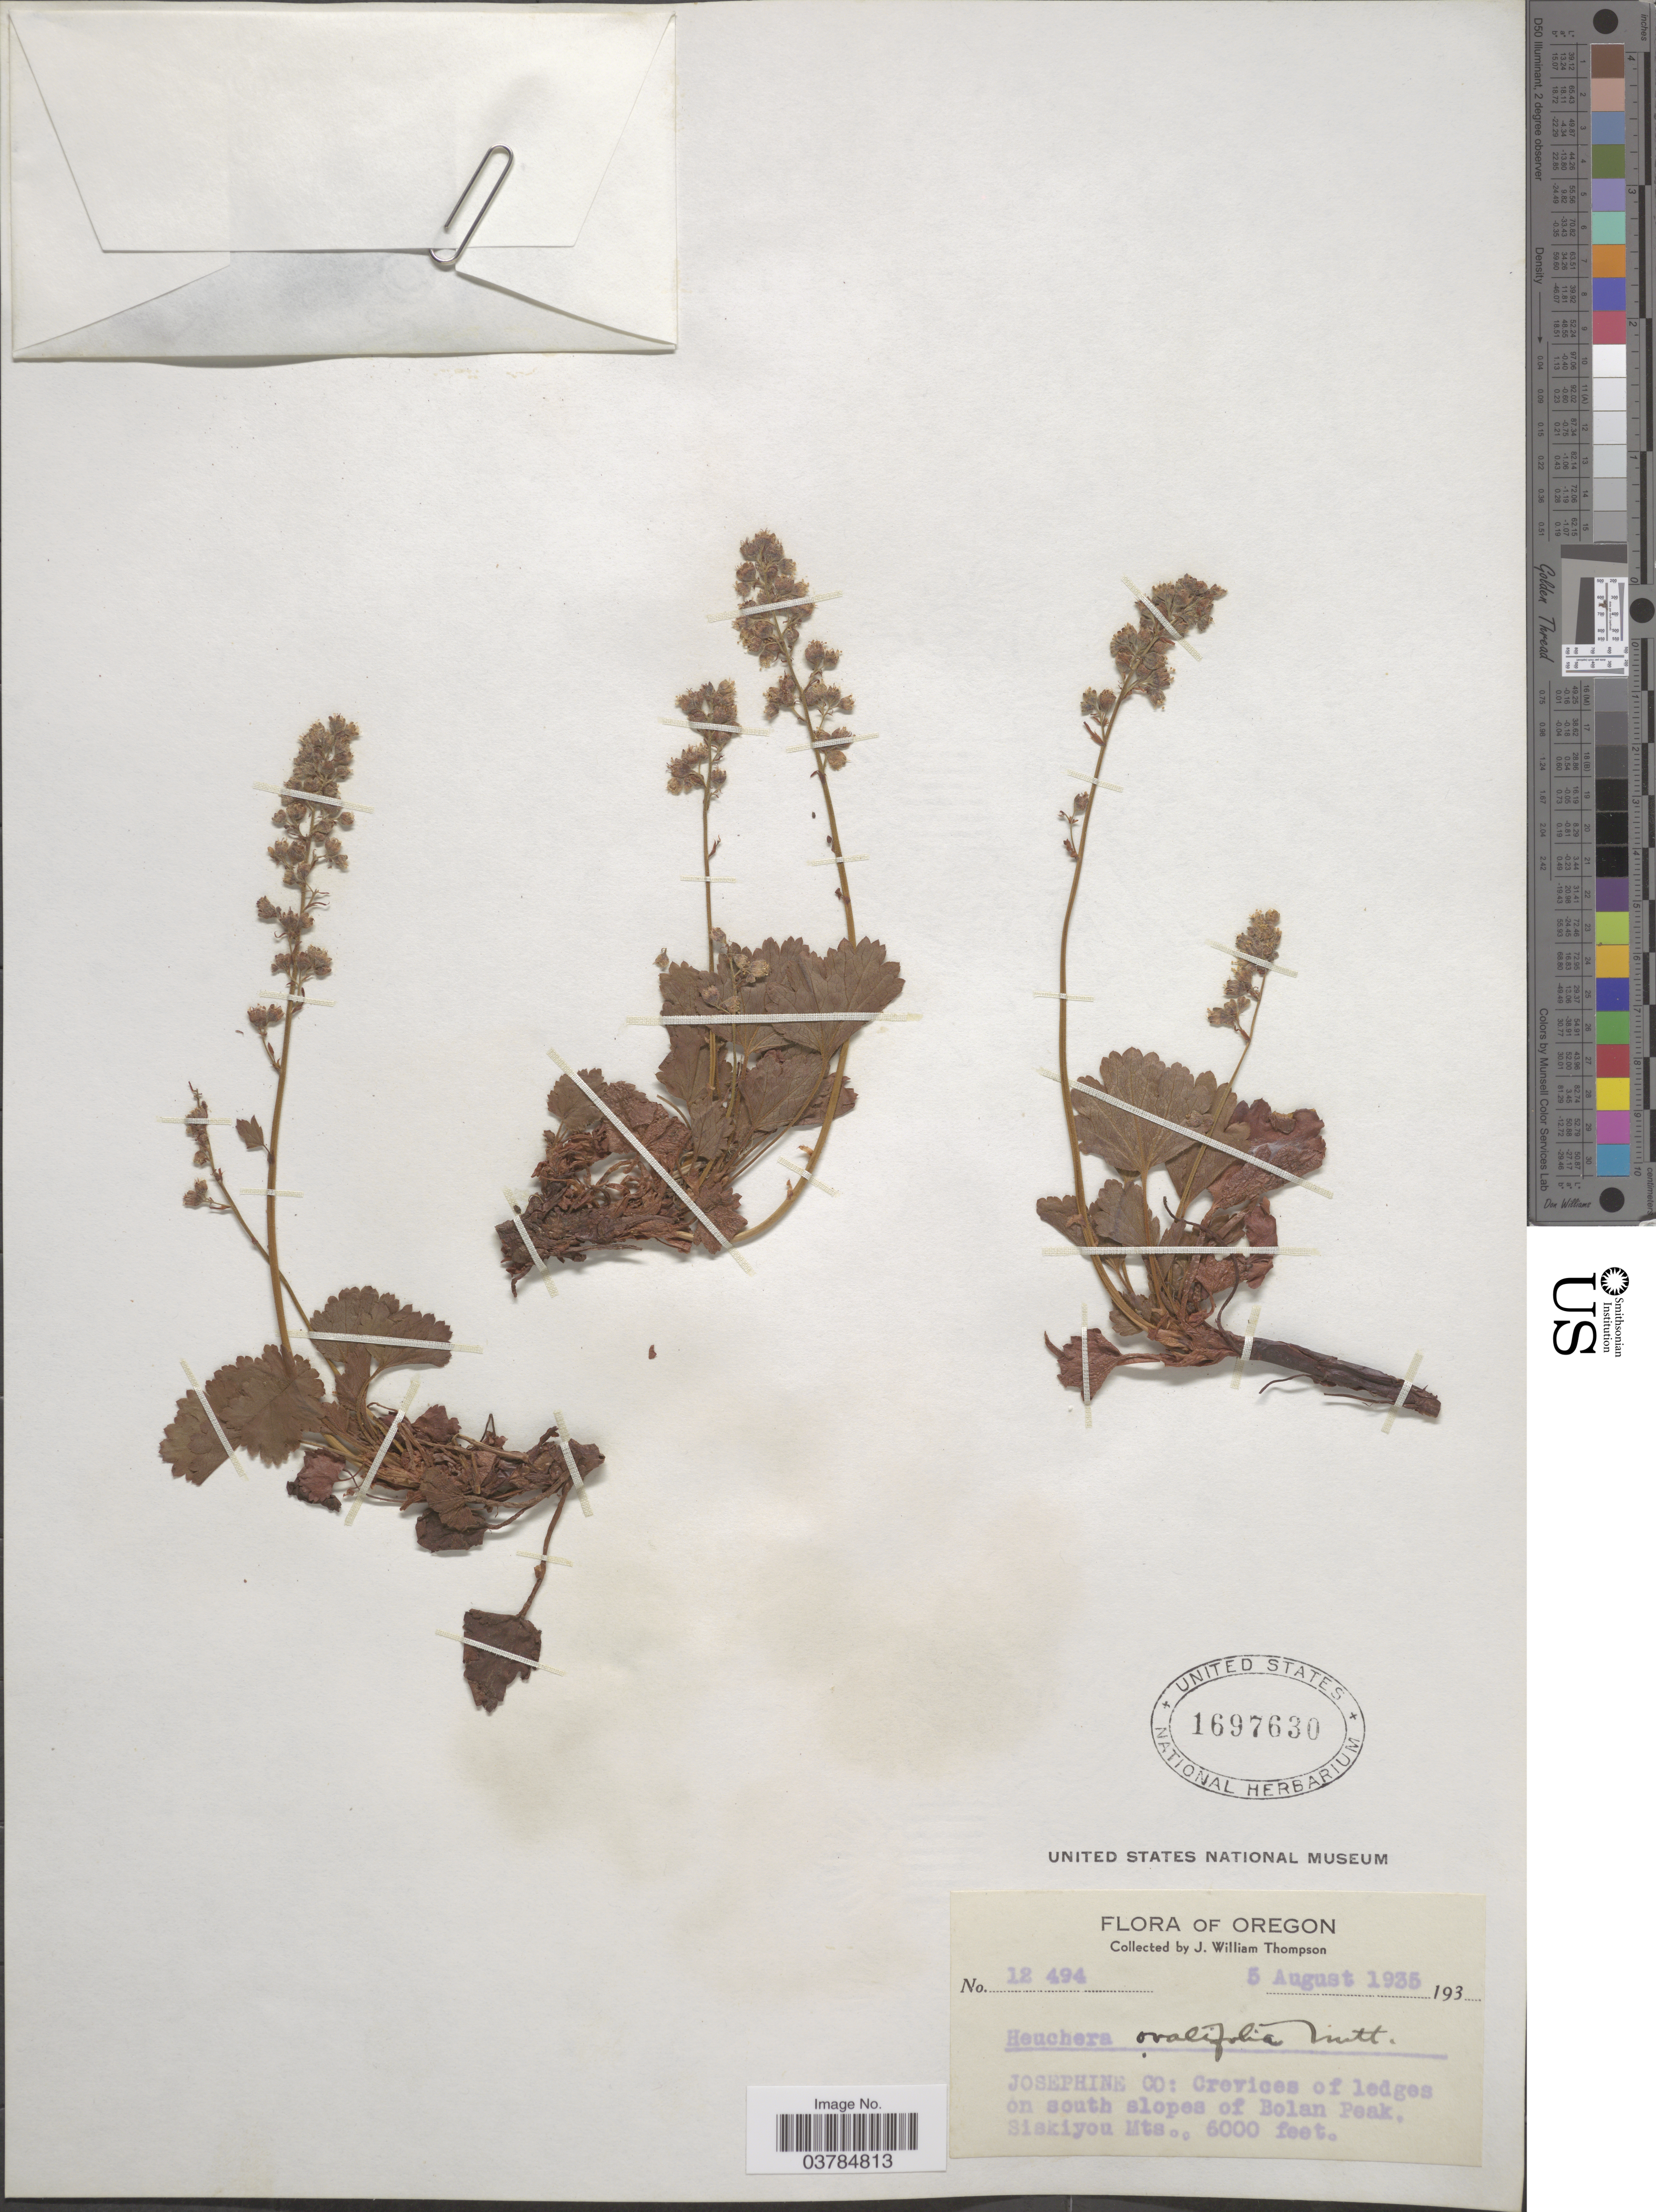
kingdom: Plantae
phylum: Tracheophyta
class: Magnoliopsida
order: Saxifragales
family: Saxifragaceae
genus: Heuchera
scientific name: Heuchera ovalifolia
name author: Torr. & A. Gray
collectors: J. W. Thompson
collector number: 12494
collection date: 1935-08-05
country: United States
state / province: Oregon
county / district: Josephine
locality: Josephine co: Crevices of ledges on south slopes of Bolan Peak. Siskiyou Mts.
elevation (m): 1829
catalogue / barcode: US 1697630